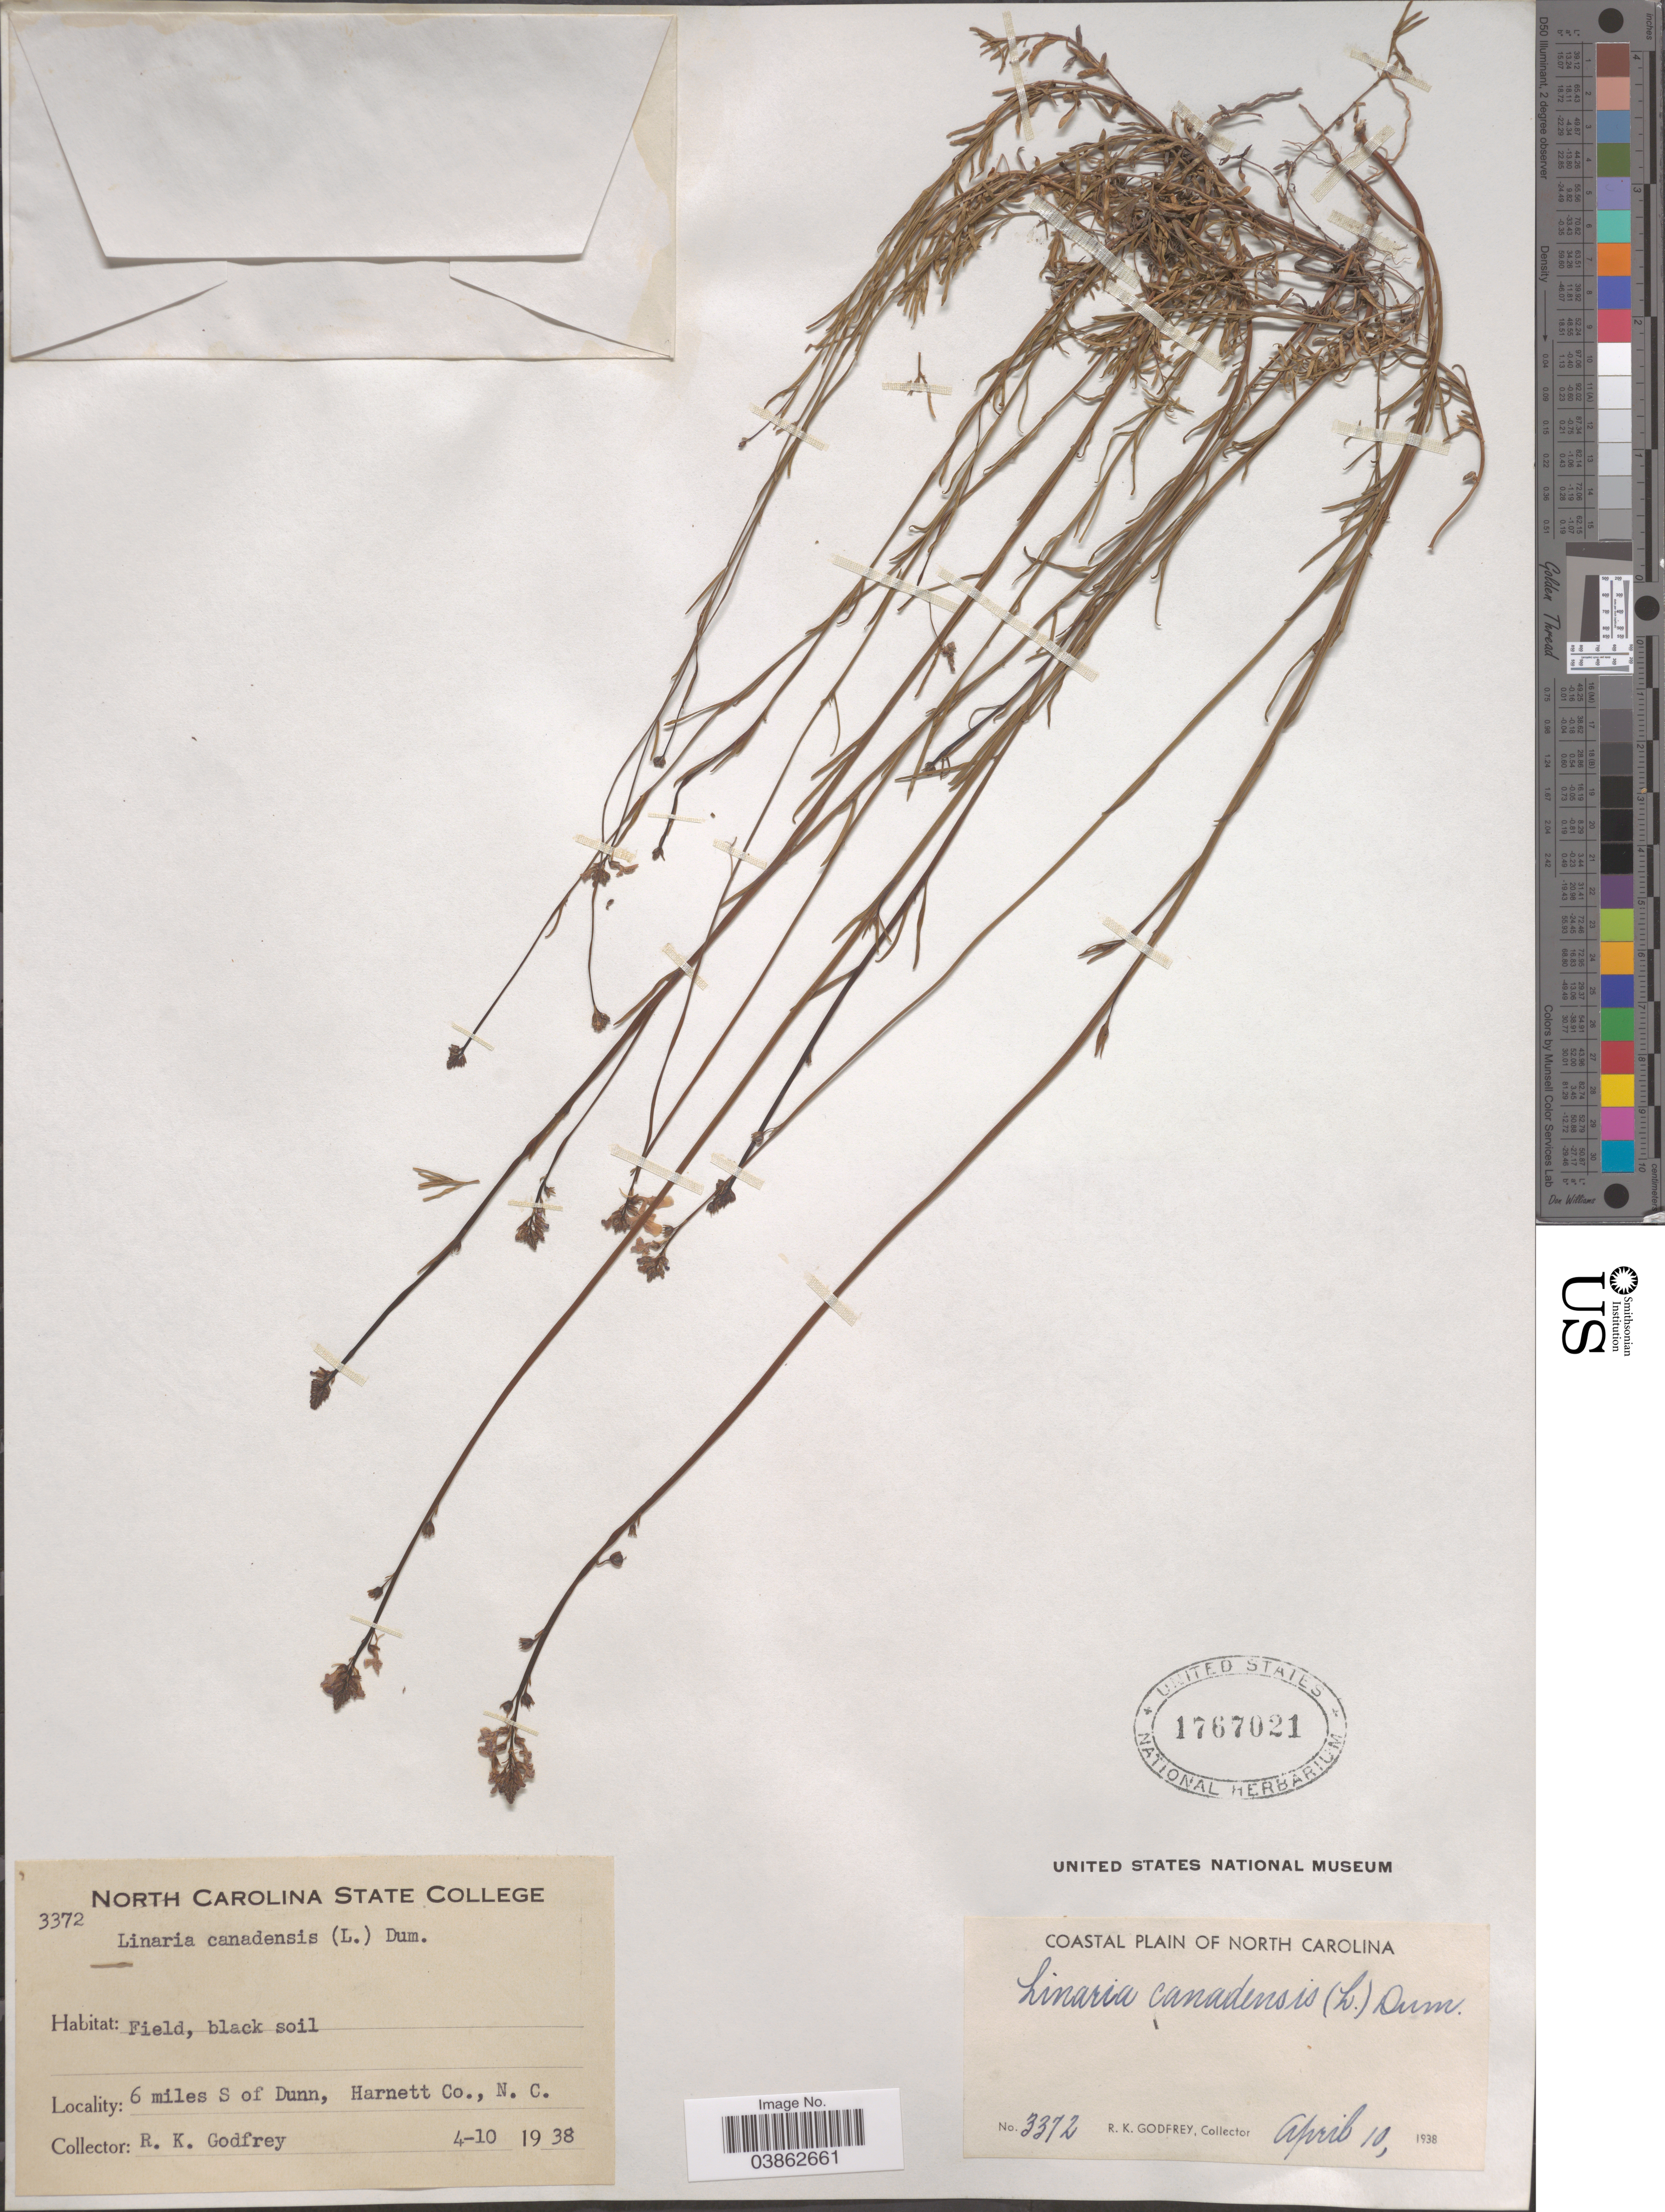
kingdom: Plantae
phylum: Tracheophyta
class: Magnoliopsida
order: Lamiales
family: Plantaginaceae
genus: Linaria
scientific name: Linaria canadensis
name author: (L.) Dum. Cours.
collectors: R. K. Godfrey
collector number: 3372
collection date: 1938-04-10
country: United States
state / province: North Carolina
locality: Coastal Plain of North Carolina. 6 miles S of Dunn, Harnett Co.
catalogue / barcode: US 1767021